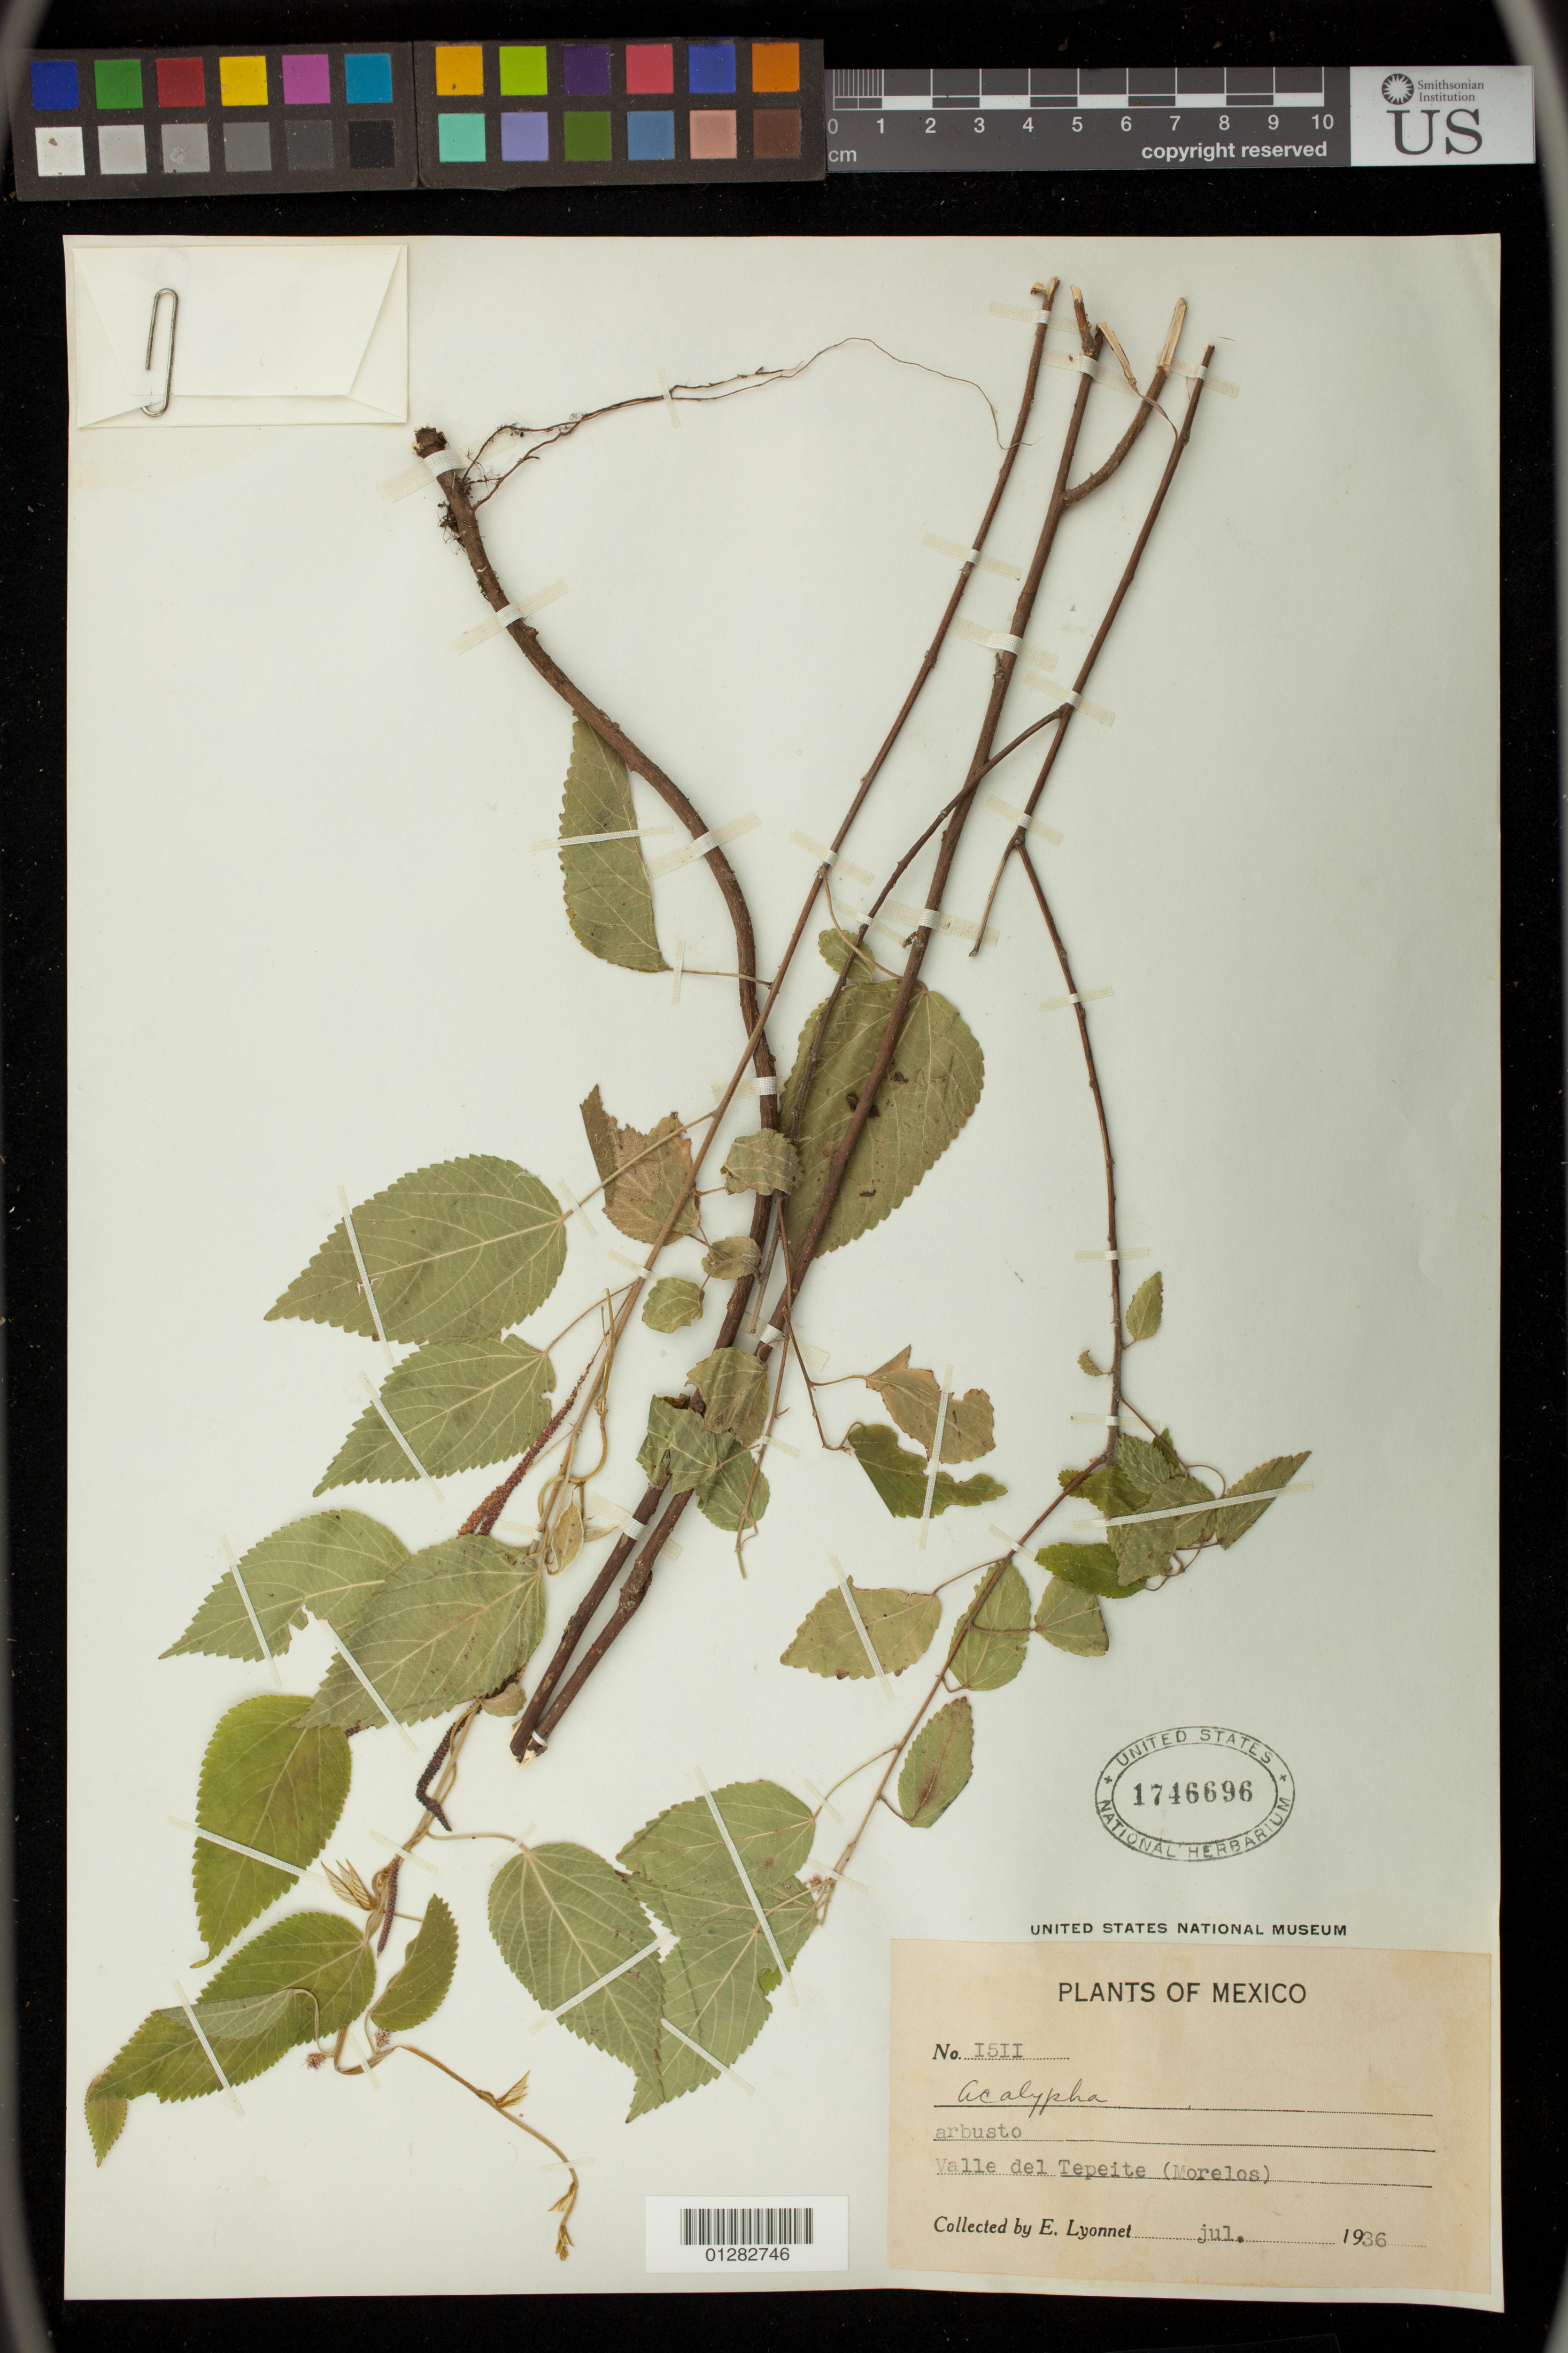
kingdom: Plantae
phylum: Tracheophyta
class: Magnoliopsida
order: Malpighiales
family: Euphorbiaceae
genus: Acalypha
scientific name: Acalypha sp.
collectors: E. Lyonnet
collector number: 1511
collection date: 1936-07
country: Mexico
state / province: Morelos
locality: Valle del Tepeite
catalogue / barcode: US 1746696